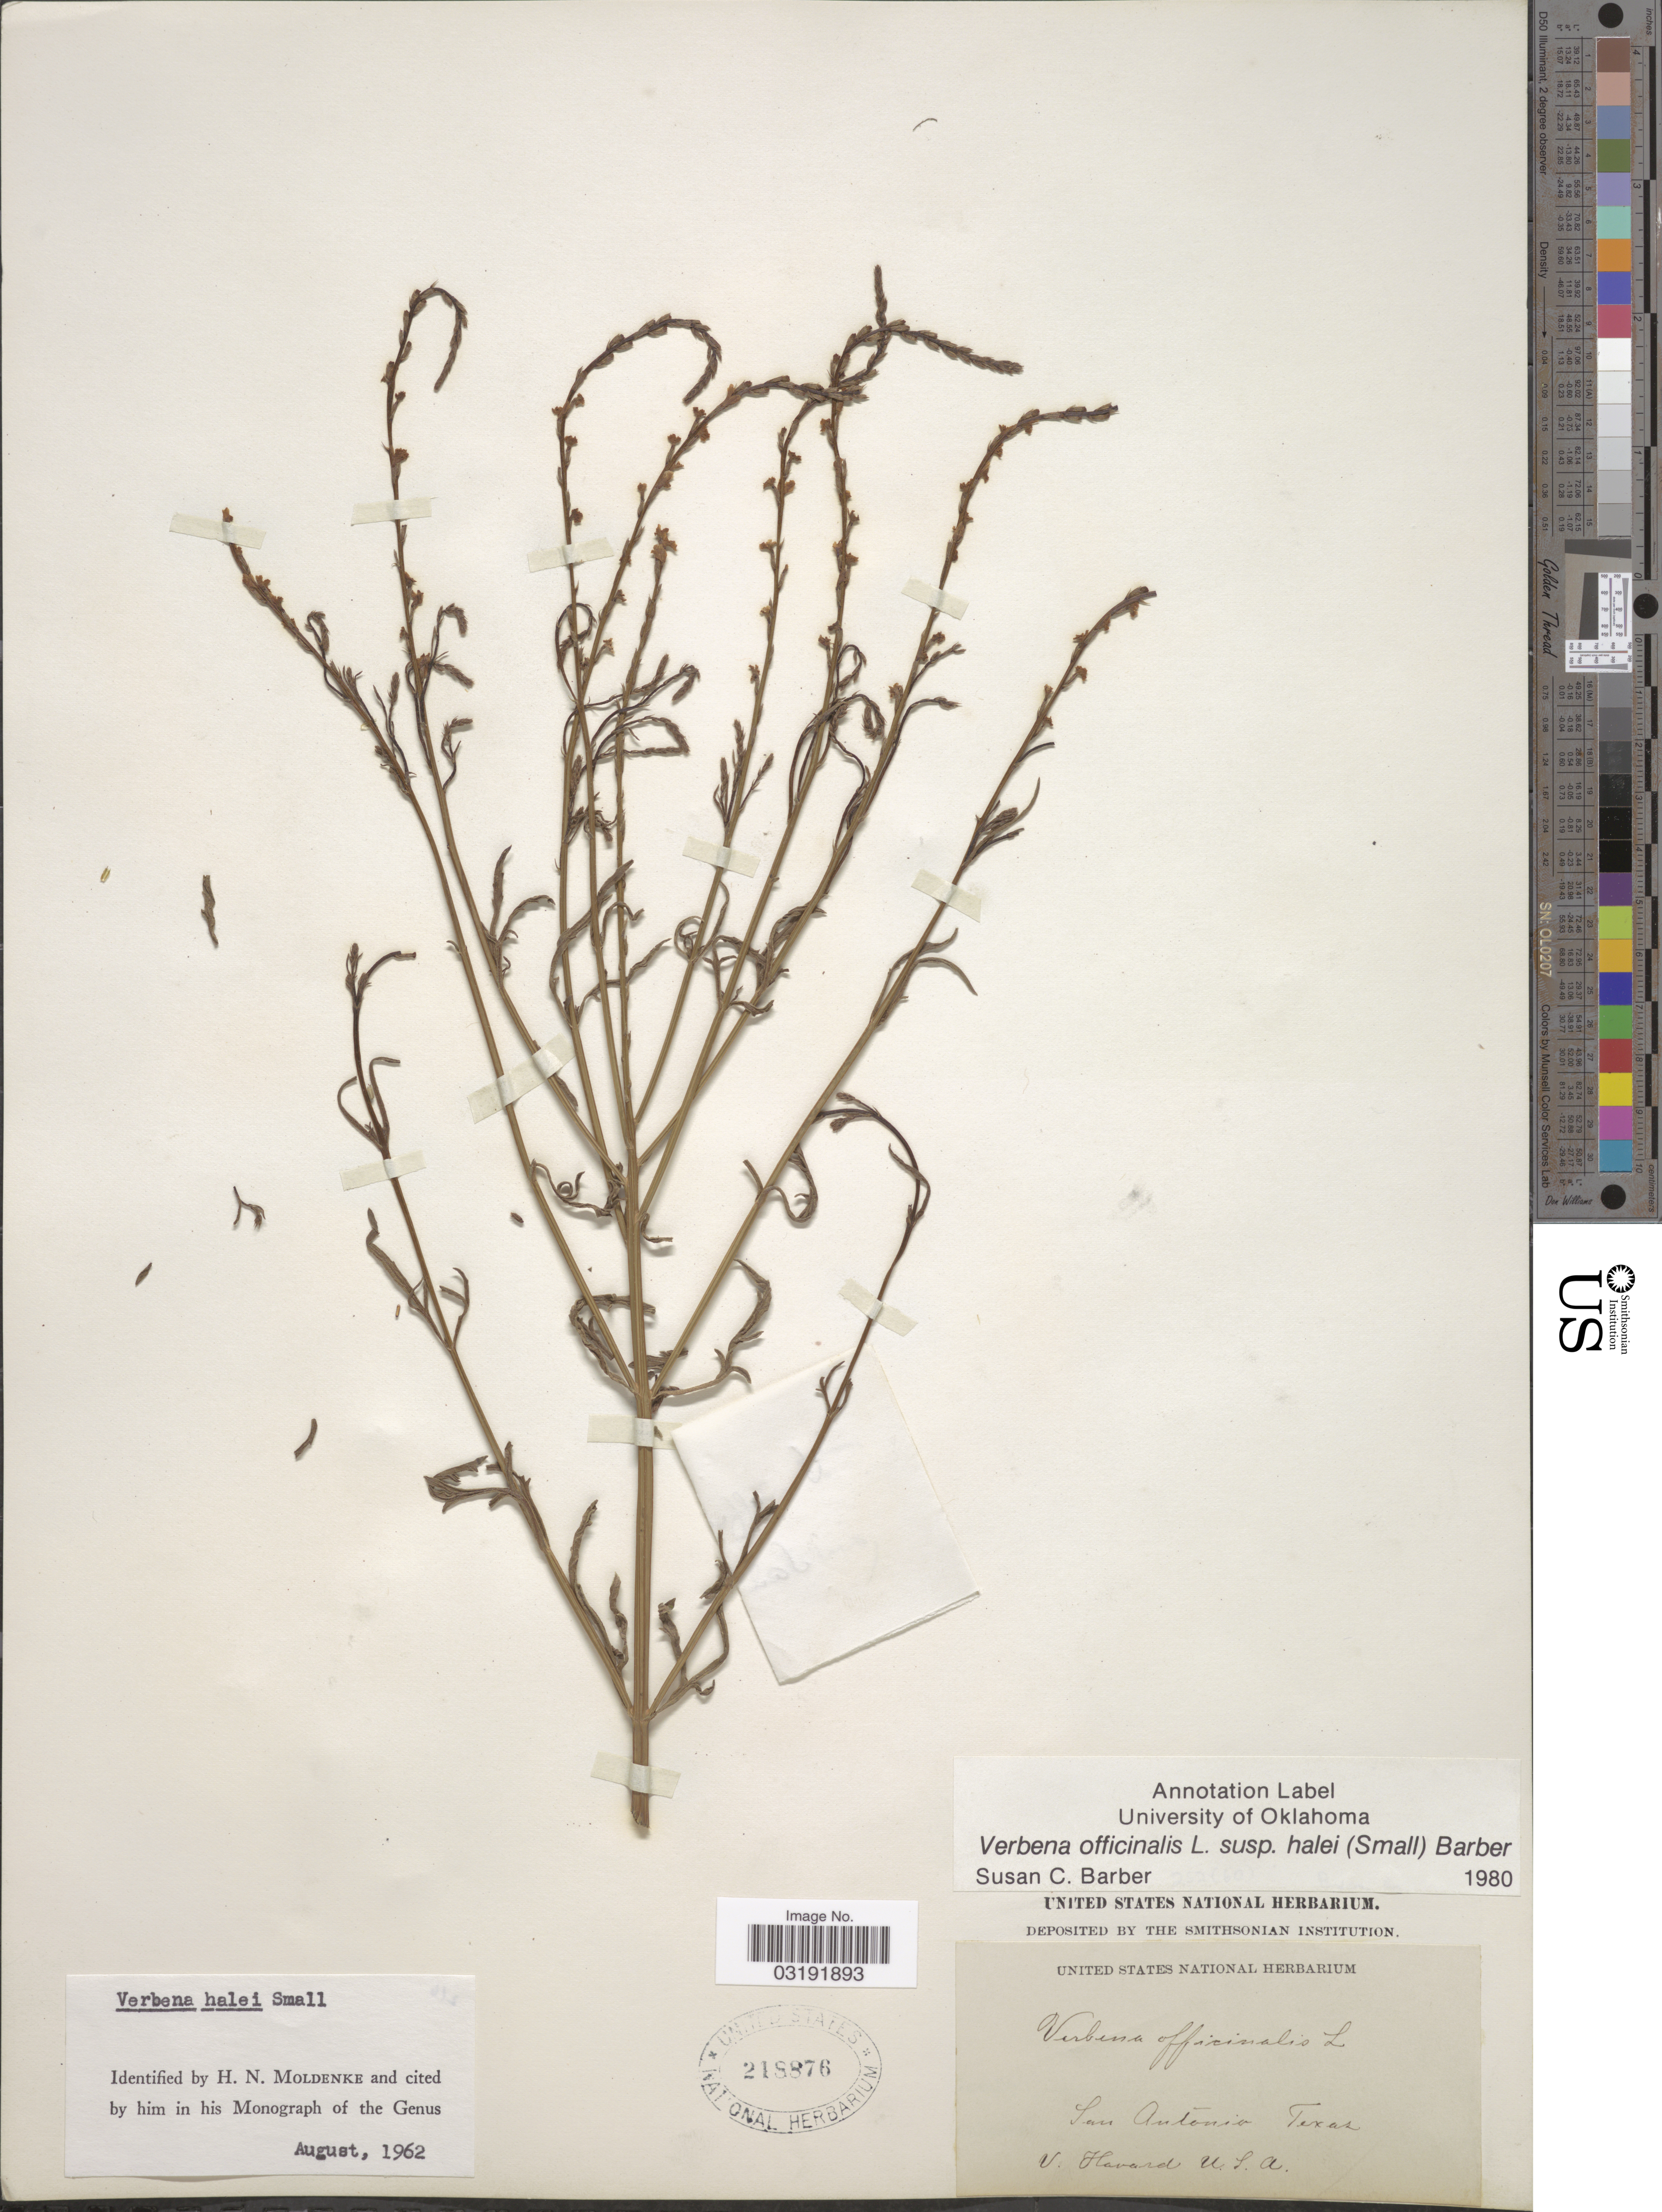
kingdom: Plantae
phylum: Tracheophyta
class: Magnoliopsida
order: Lamiales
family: Verbenaceae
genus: Verbena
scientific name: Verbena officinalis subsp. halei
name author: L.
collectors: V. Havard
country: United States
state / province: Texas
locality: San Antonio.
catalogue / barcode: US 218876